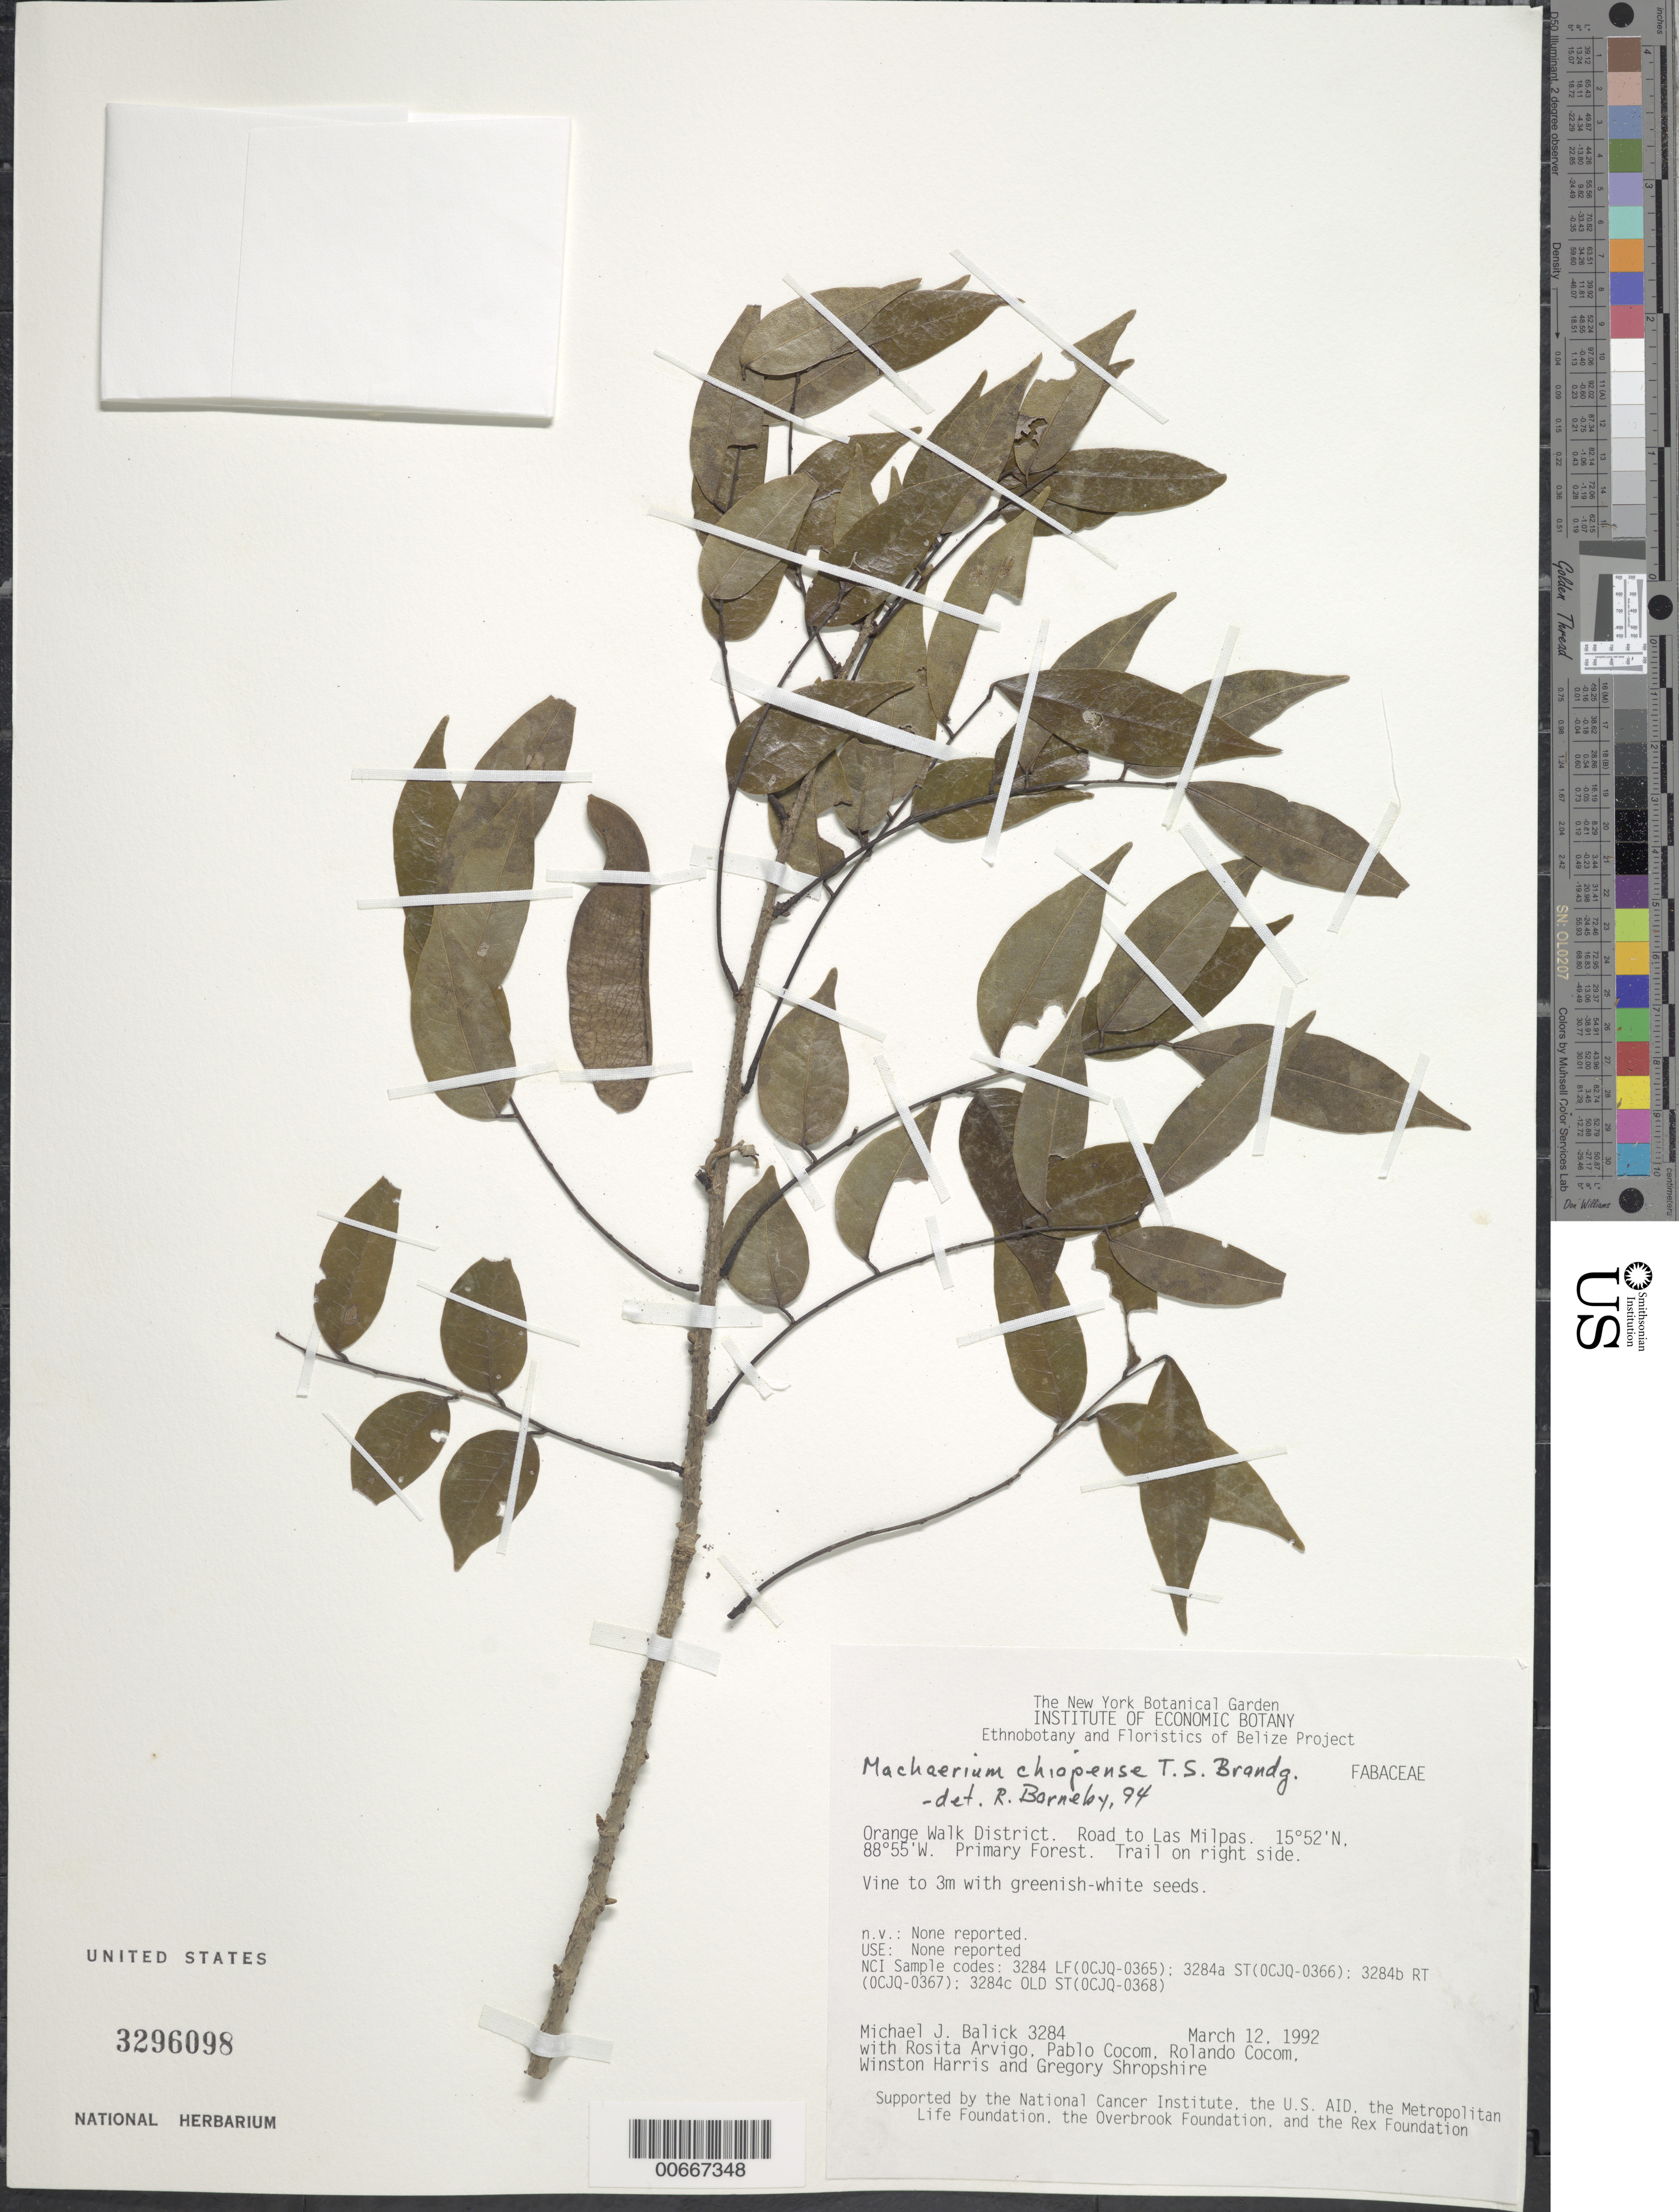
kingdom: Plantae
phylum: Tracheophyta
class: Magnoliopsida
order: Fabales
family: Fabaceae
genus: Machaerium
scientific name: Machaerium chiapense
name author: T.S. Brandg.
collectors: M. J. Balick, R. Arvigo, P. Cocom, R. Cocom & et al.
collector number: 3284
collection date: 1992-03-12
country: Belize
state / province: Orange Walk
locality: Orange Walk District. Road to Las Milpas, Primary Forest. TRail on right side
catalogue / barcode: US 3296098